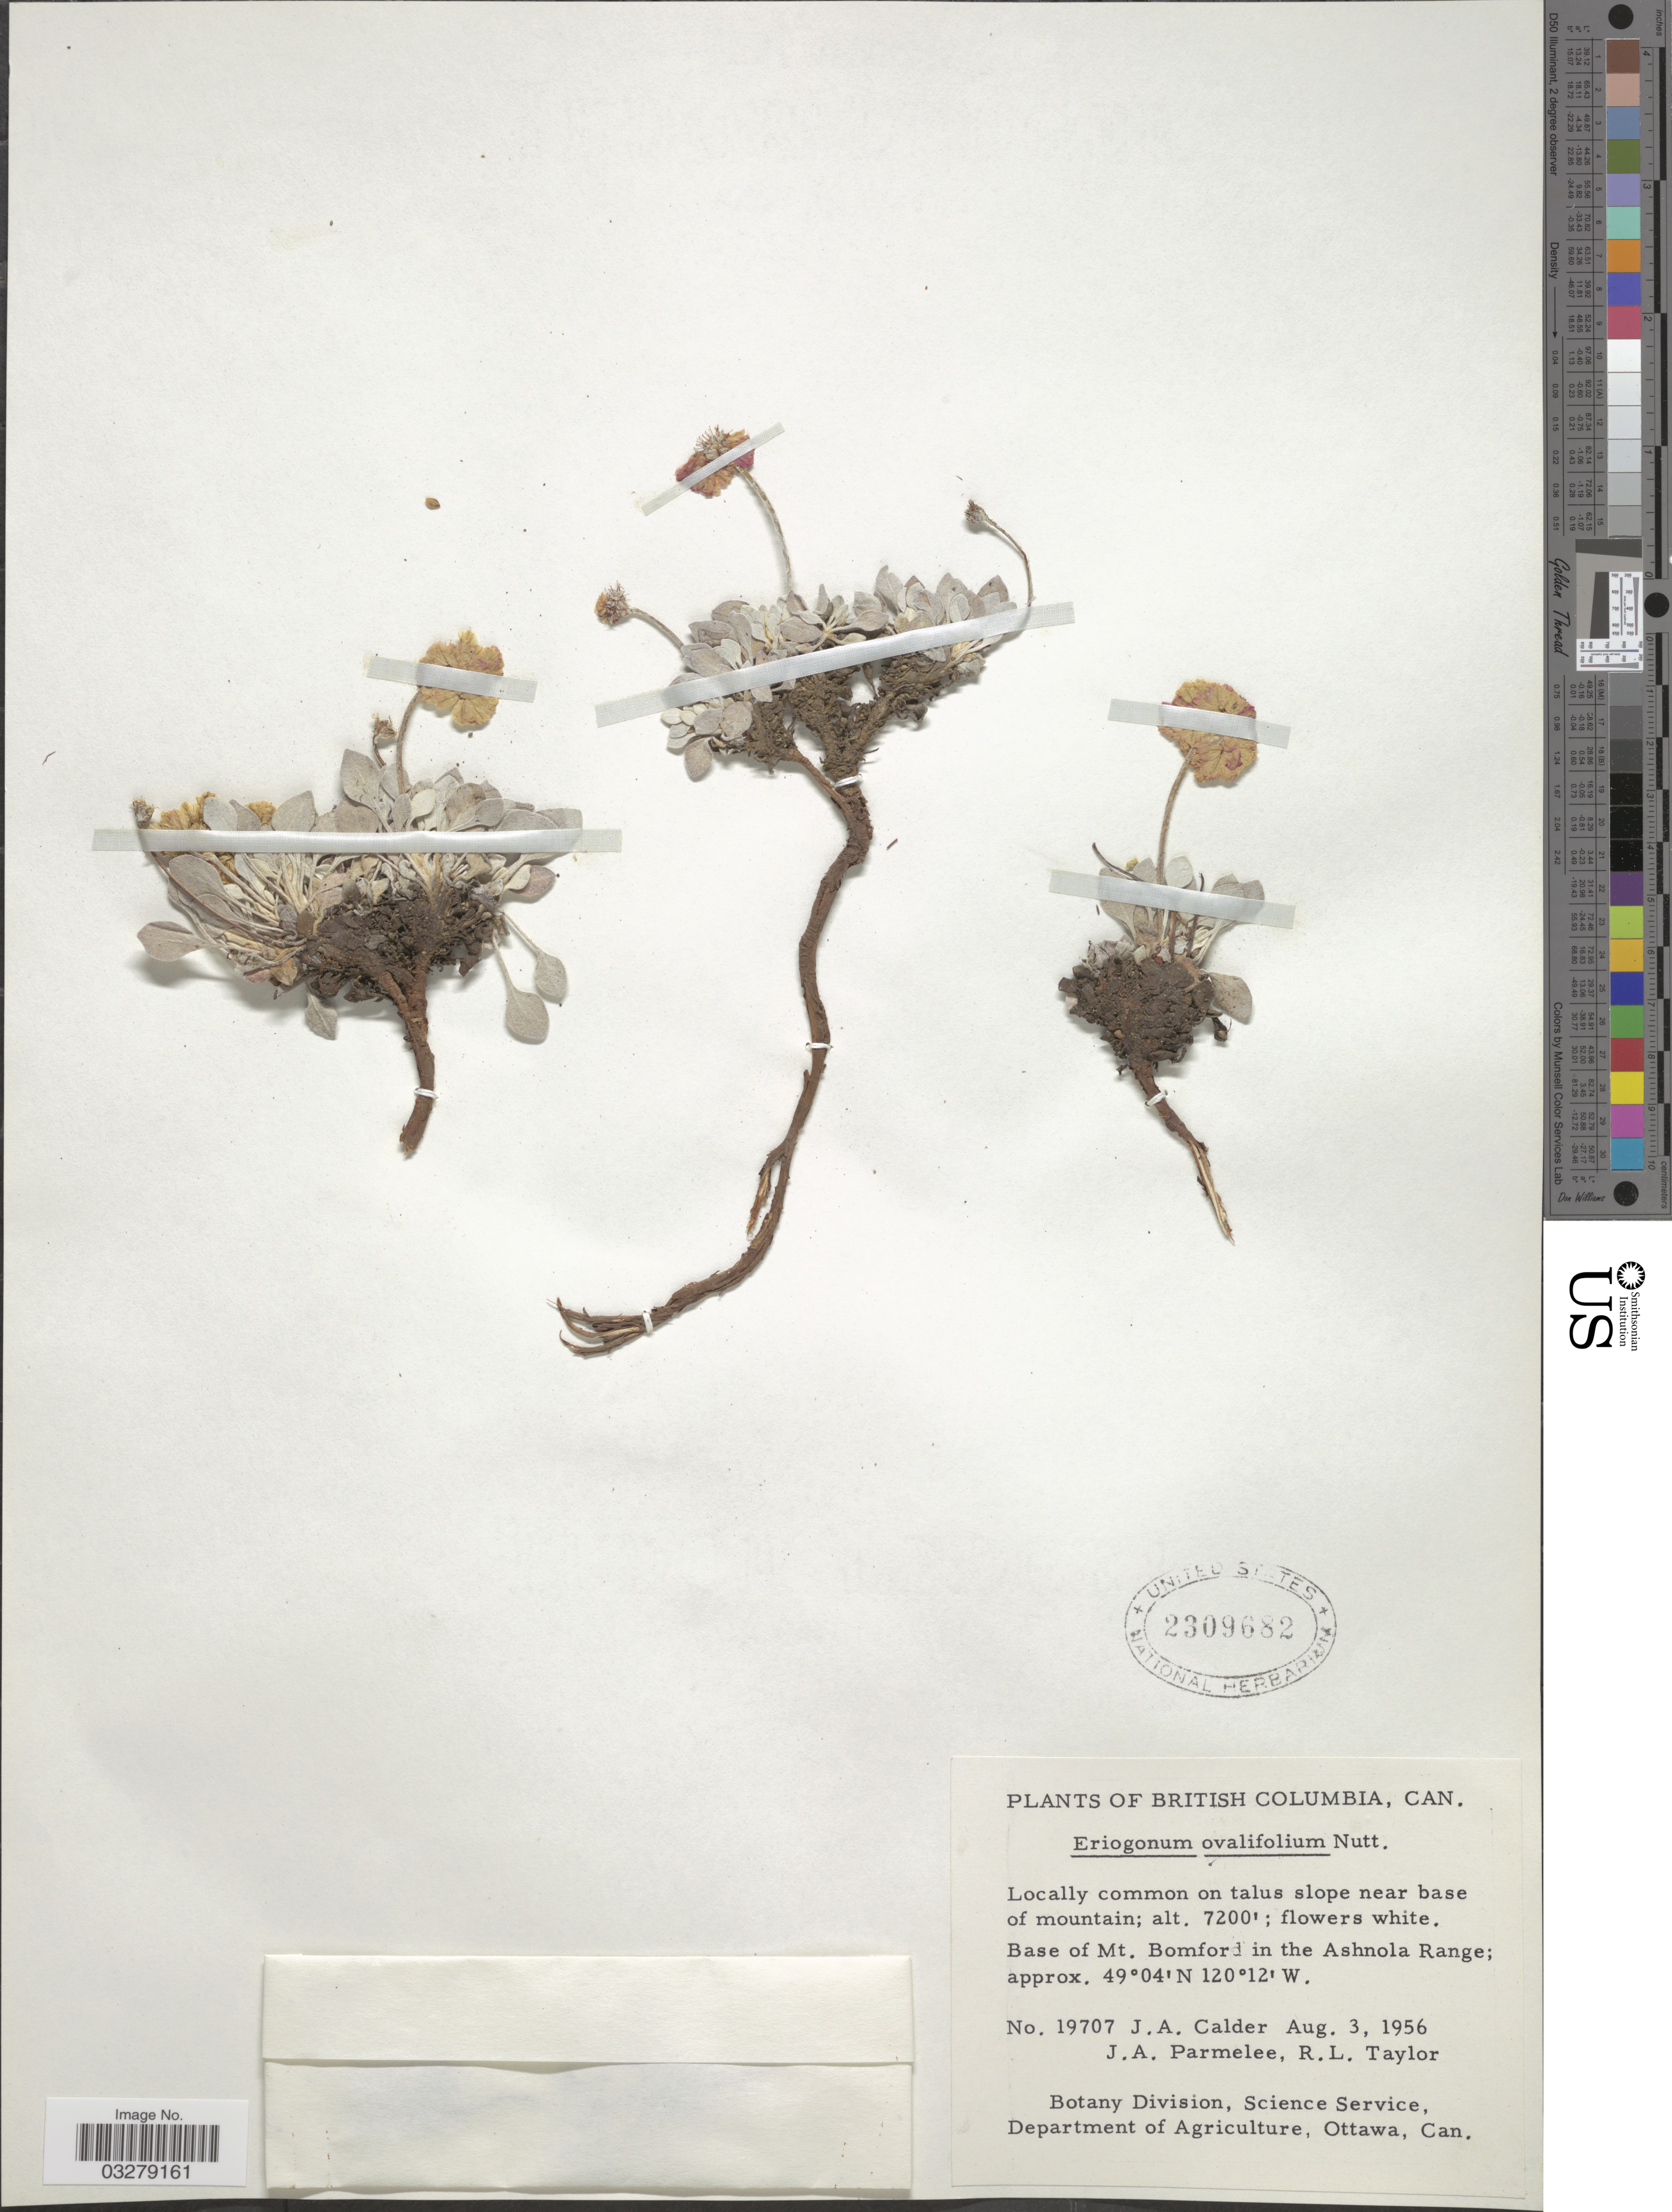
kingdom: Plantae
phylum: Tracheophyta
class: Magnoliopsida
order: Caryophyllales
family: Polygonaceae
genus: Eriogonum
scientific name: Eriogonum ovalifolium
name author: Nutt.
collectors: J. A. Calder, J. A. Parmelee & R. Taylor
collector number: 19707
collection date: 1956-08-03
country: Canada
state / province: British Columbia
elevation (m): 2195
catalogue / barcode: US 2309682